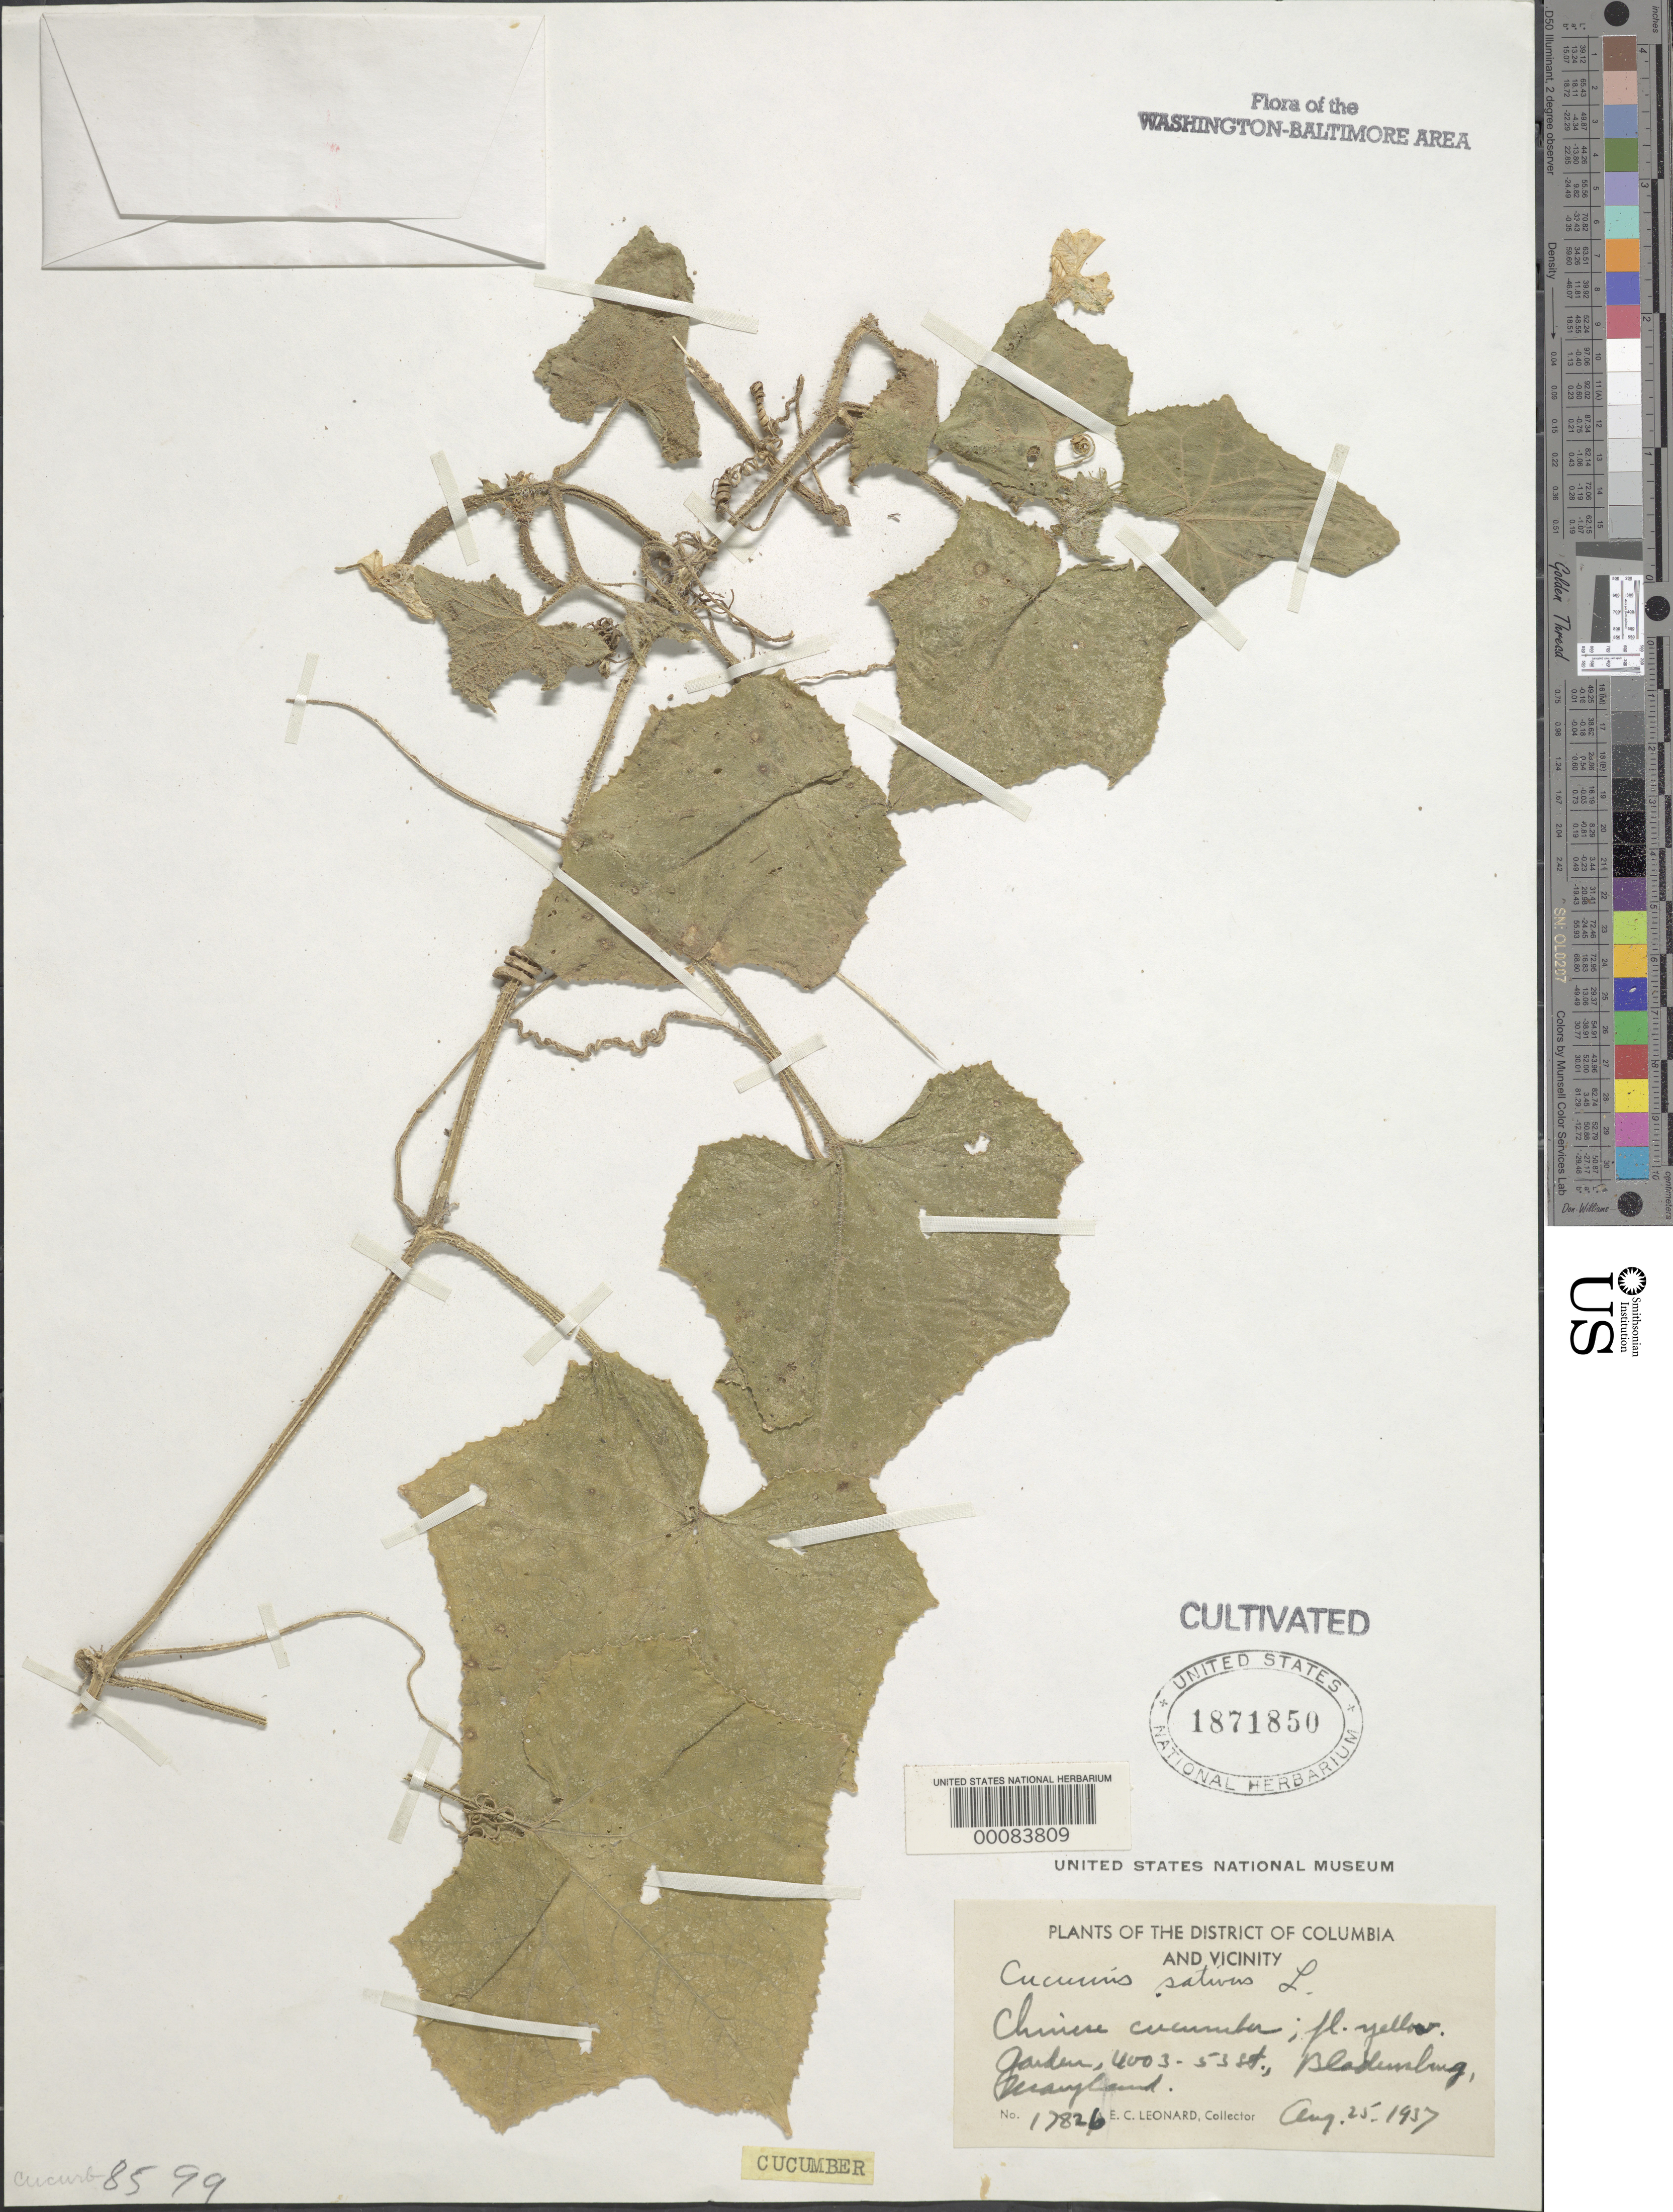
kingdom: Plantae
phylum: Tracheophyta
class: Magnoliopsida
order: Cucurbitales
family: Cucurbitaceae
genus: Cucumis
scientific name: Cucumis sativus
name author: L.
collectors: E. C. Leonard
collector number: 17826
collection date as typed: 25 Aug 1937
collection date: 1937-08-25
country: United States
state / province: Maryland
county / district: Prince George's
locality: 4003 53rd St., Bladensburg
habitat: Garden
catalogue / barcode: US 1871850